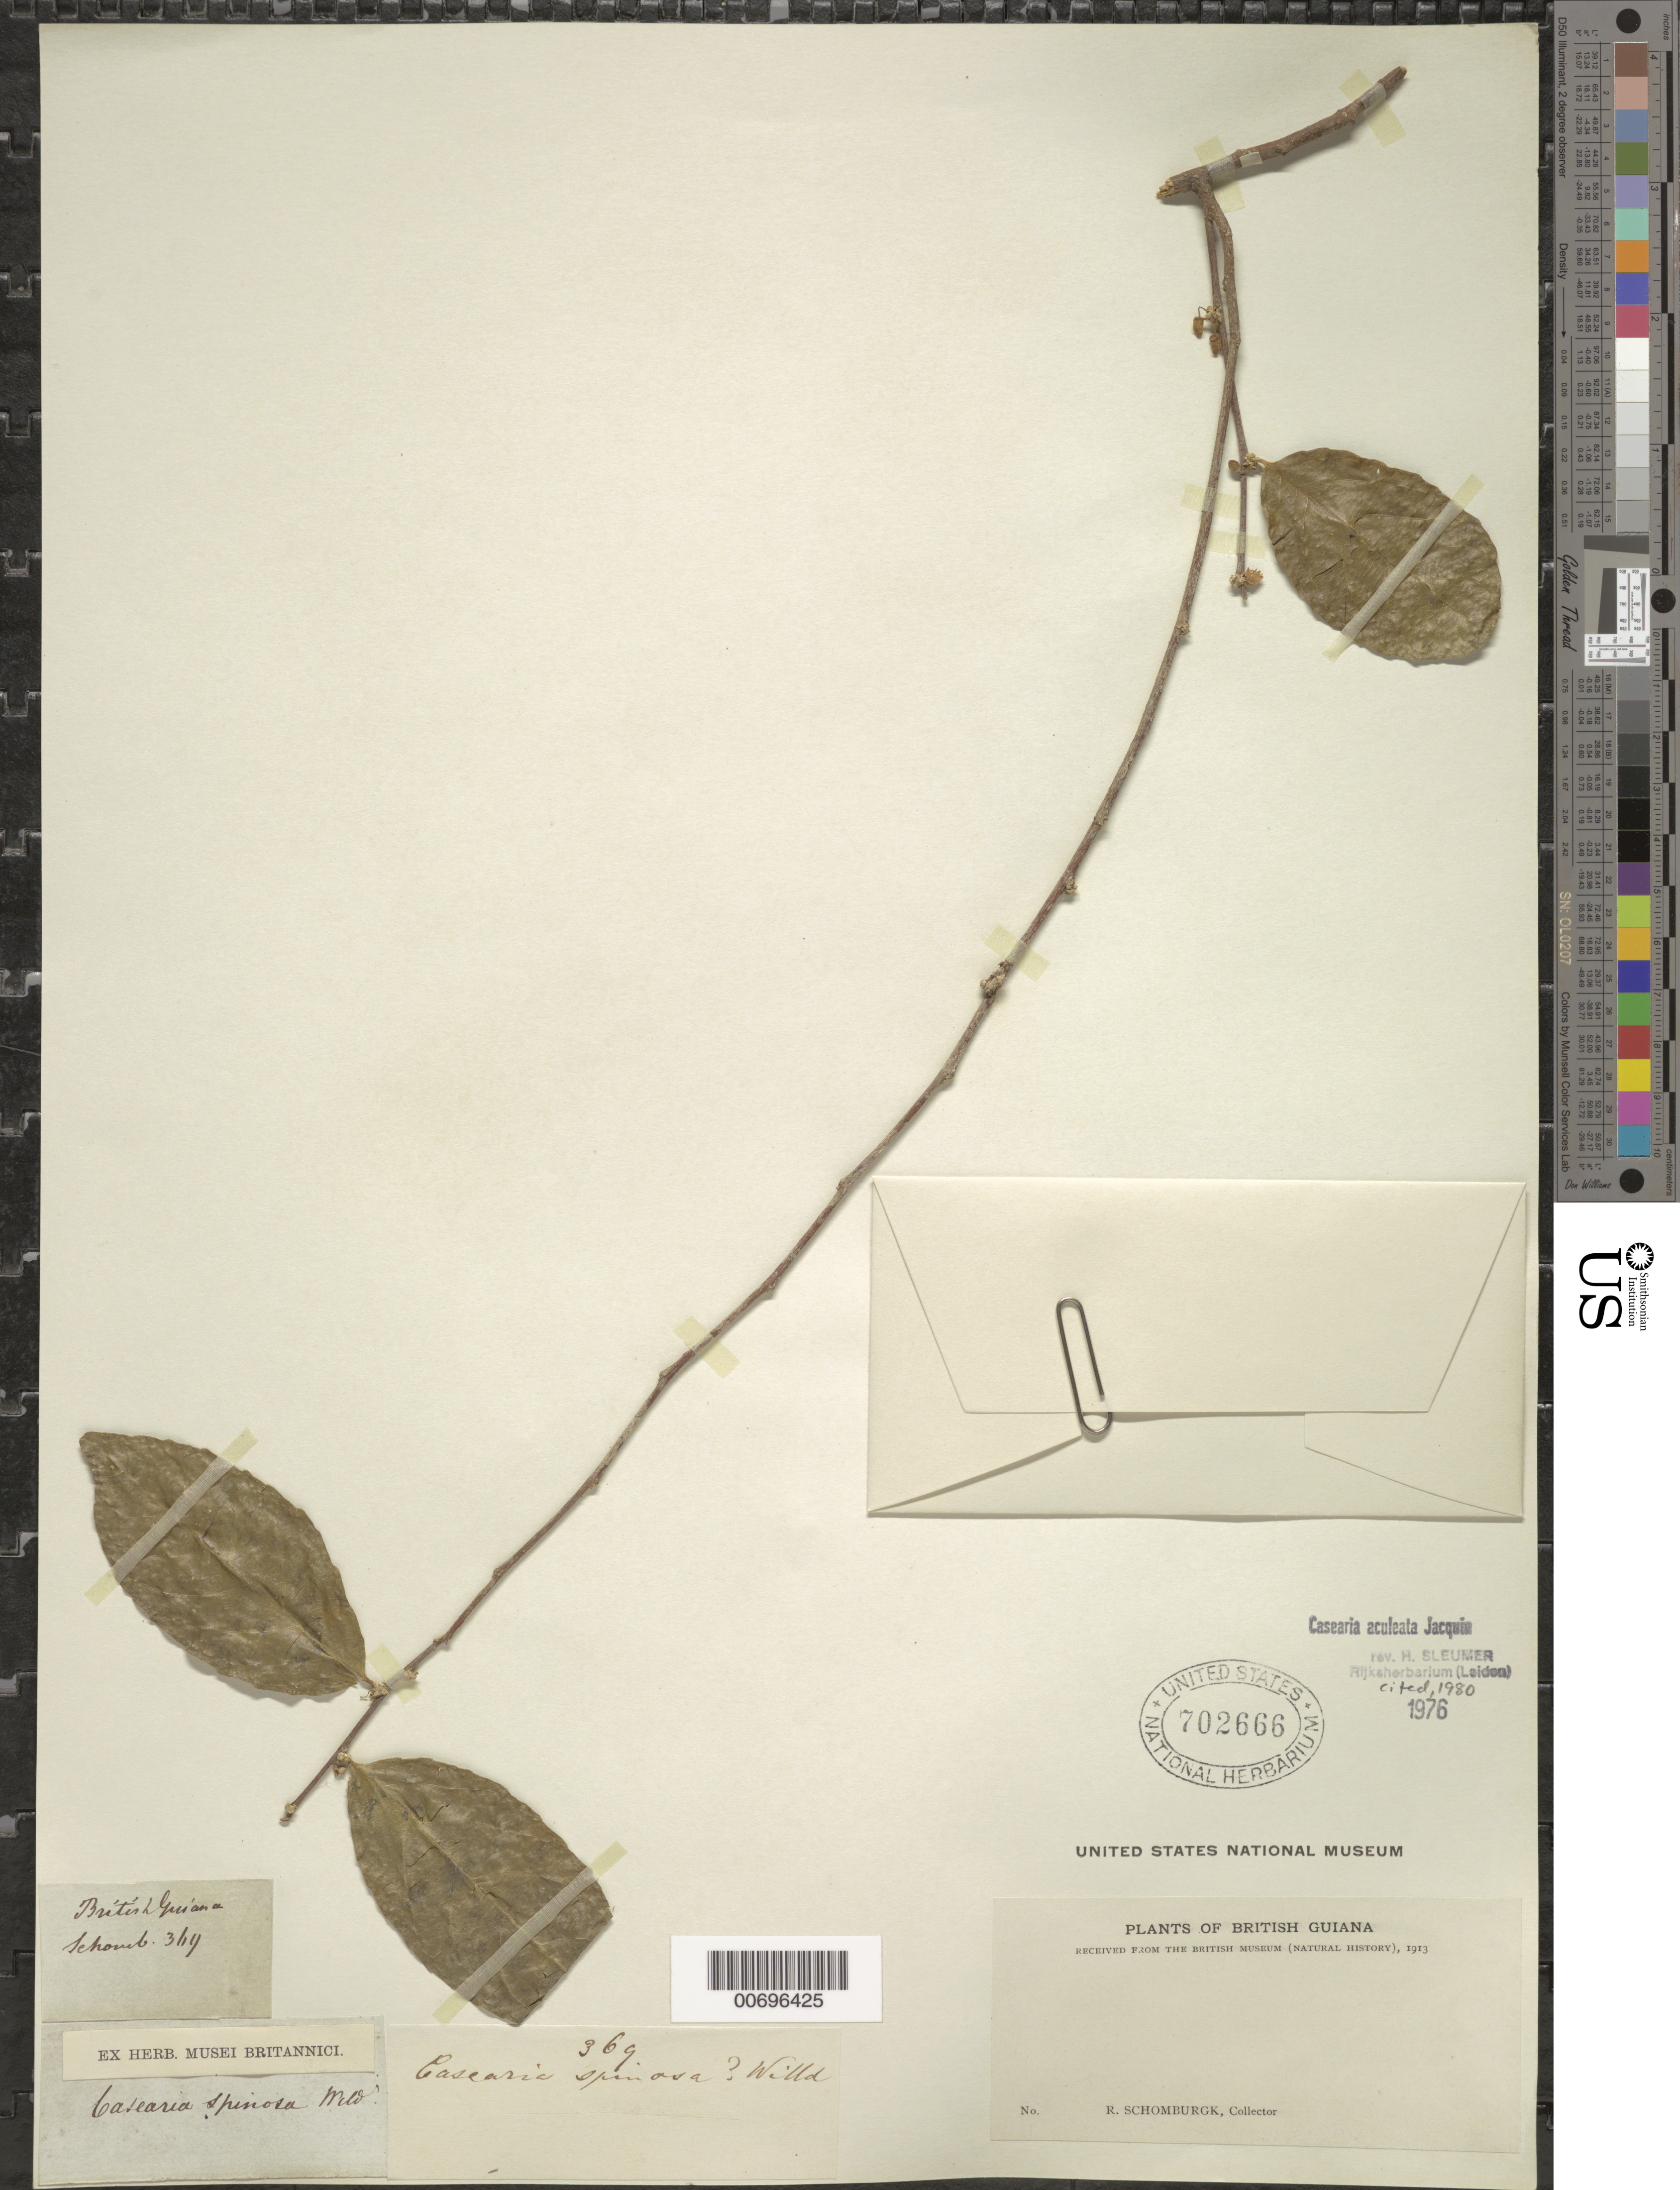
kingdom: Plantae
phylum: Tracheophyta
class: Magnoliopsida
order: Malpighiales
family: Salicaceae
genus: Casearia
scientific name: Casearia aculeata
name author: Jacq.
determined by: Sleumer, H. O.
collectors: -- Schomburgk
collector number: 369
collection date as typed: s.d.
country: Guyana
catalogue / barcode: US 702666